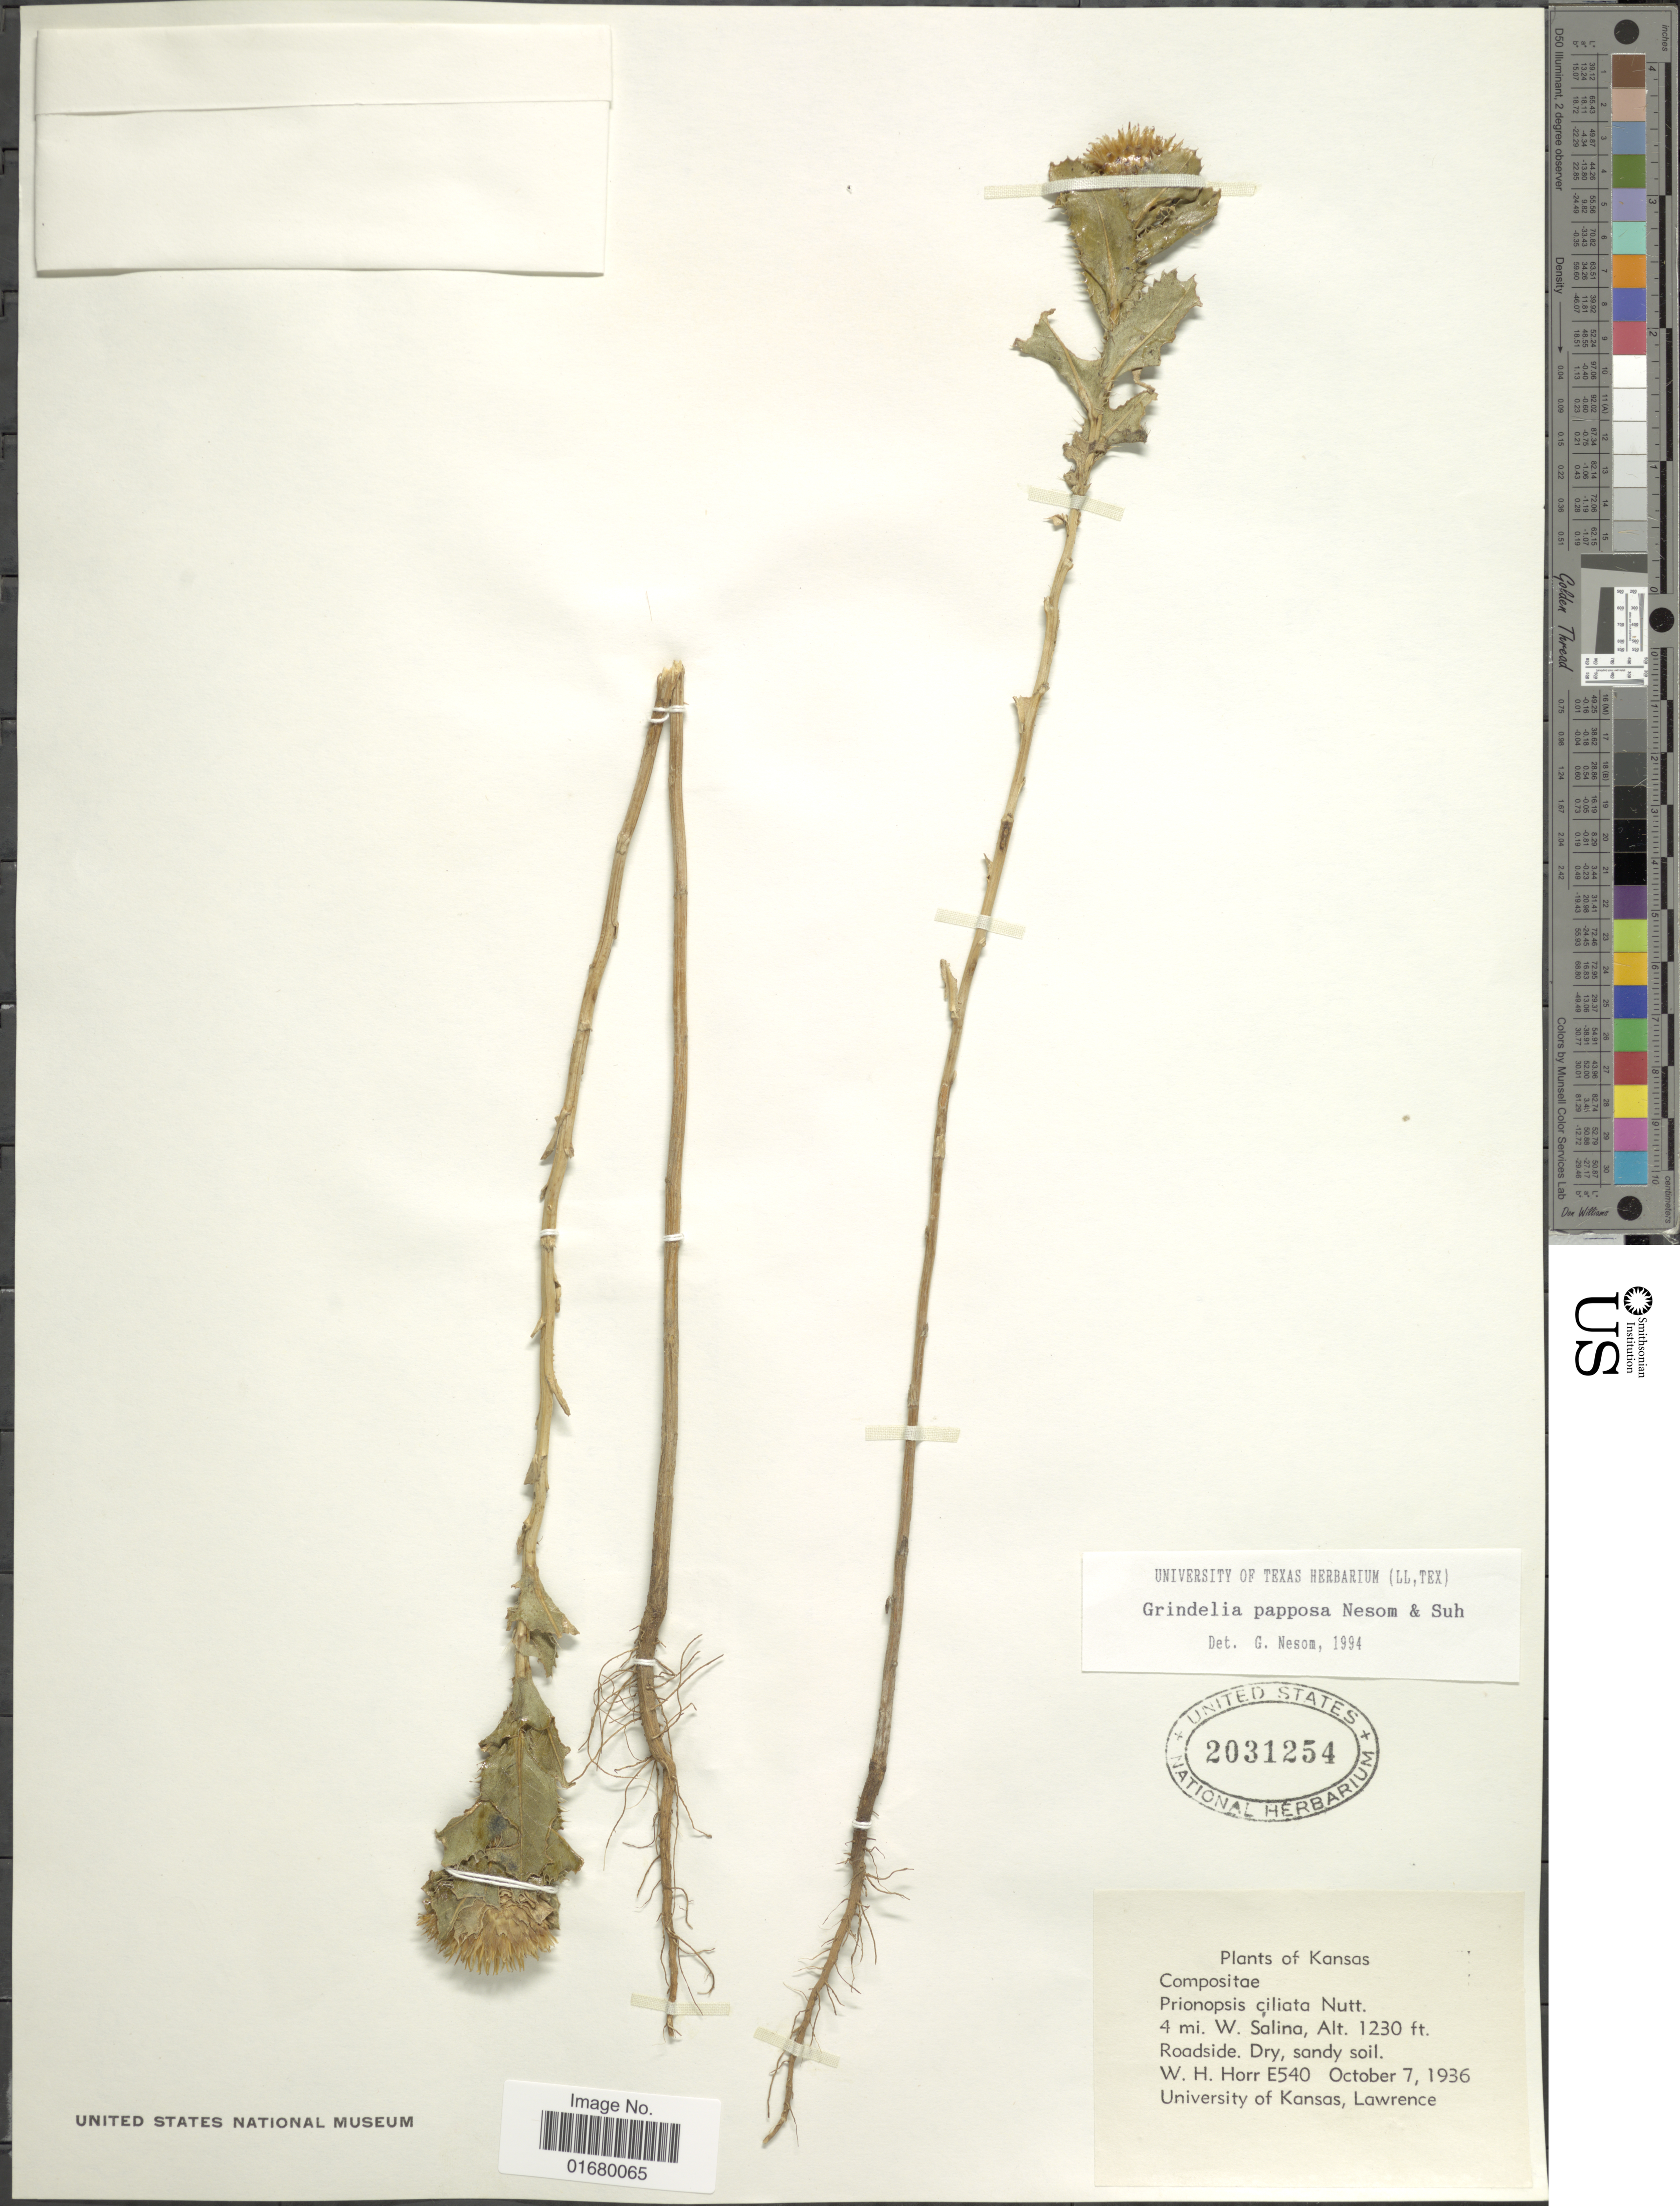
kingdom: Plantae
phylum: Tracheophyta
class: Magnoliopsida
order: Asterales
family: Asteraceae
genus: Grindelia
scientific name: Grindelia papposa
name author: G.L. Nesom & Suh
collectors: W. H. Horr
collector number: E540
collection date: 1936-10-07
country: United States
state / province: Kansas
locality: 4 mi. W. Salina.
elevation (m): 375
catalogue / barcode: US 2031254